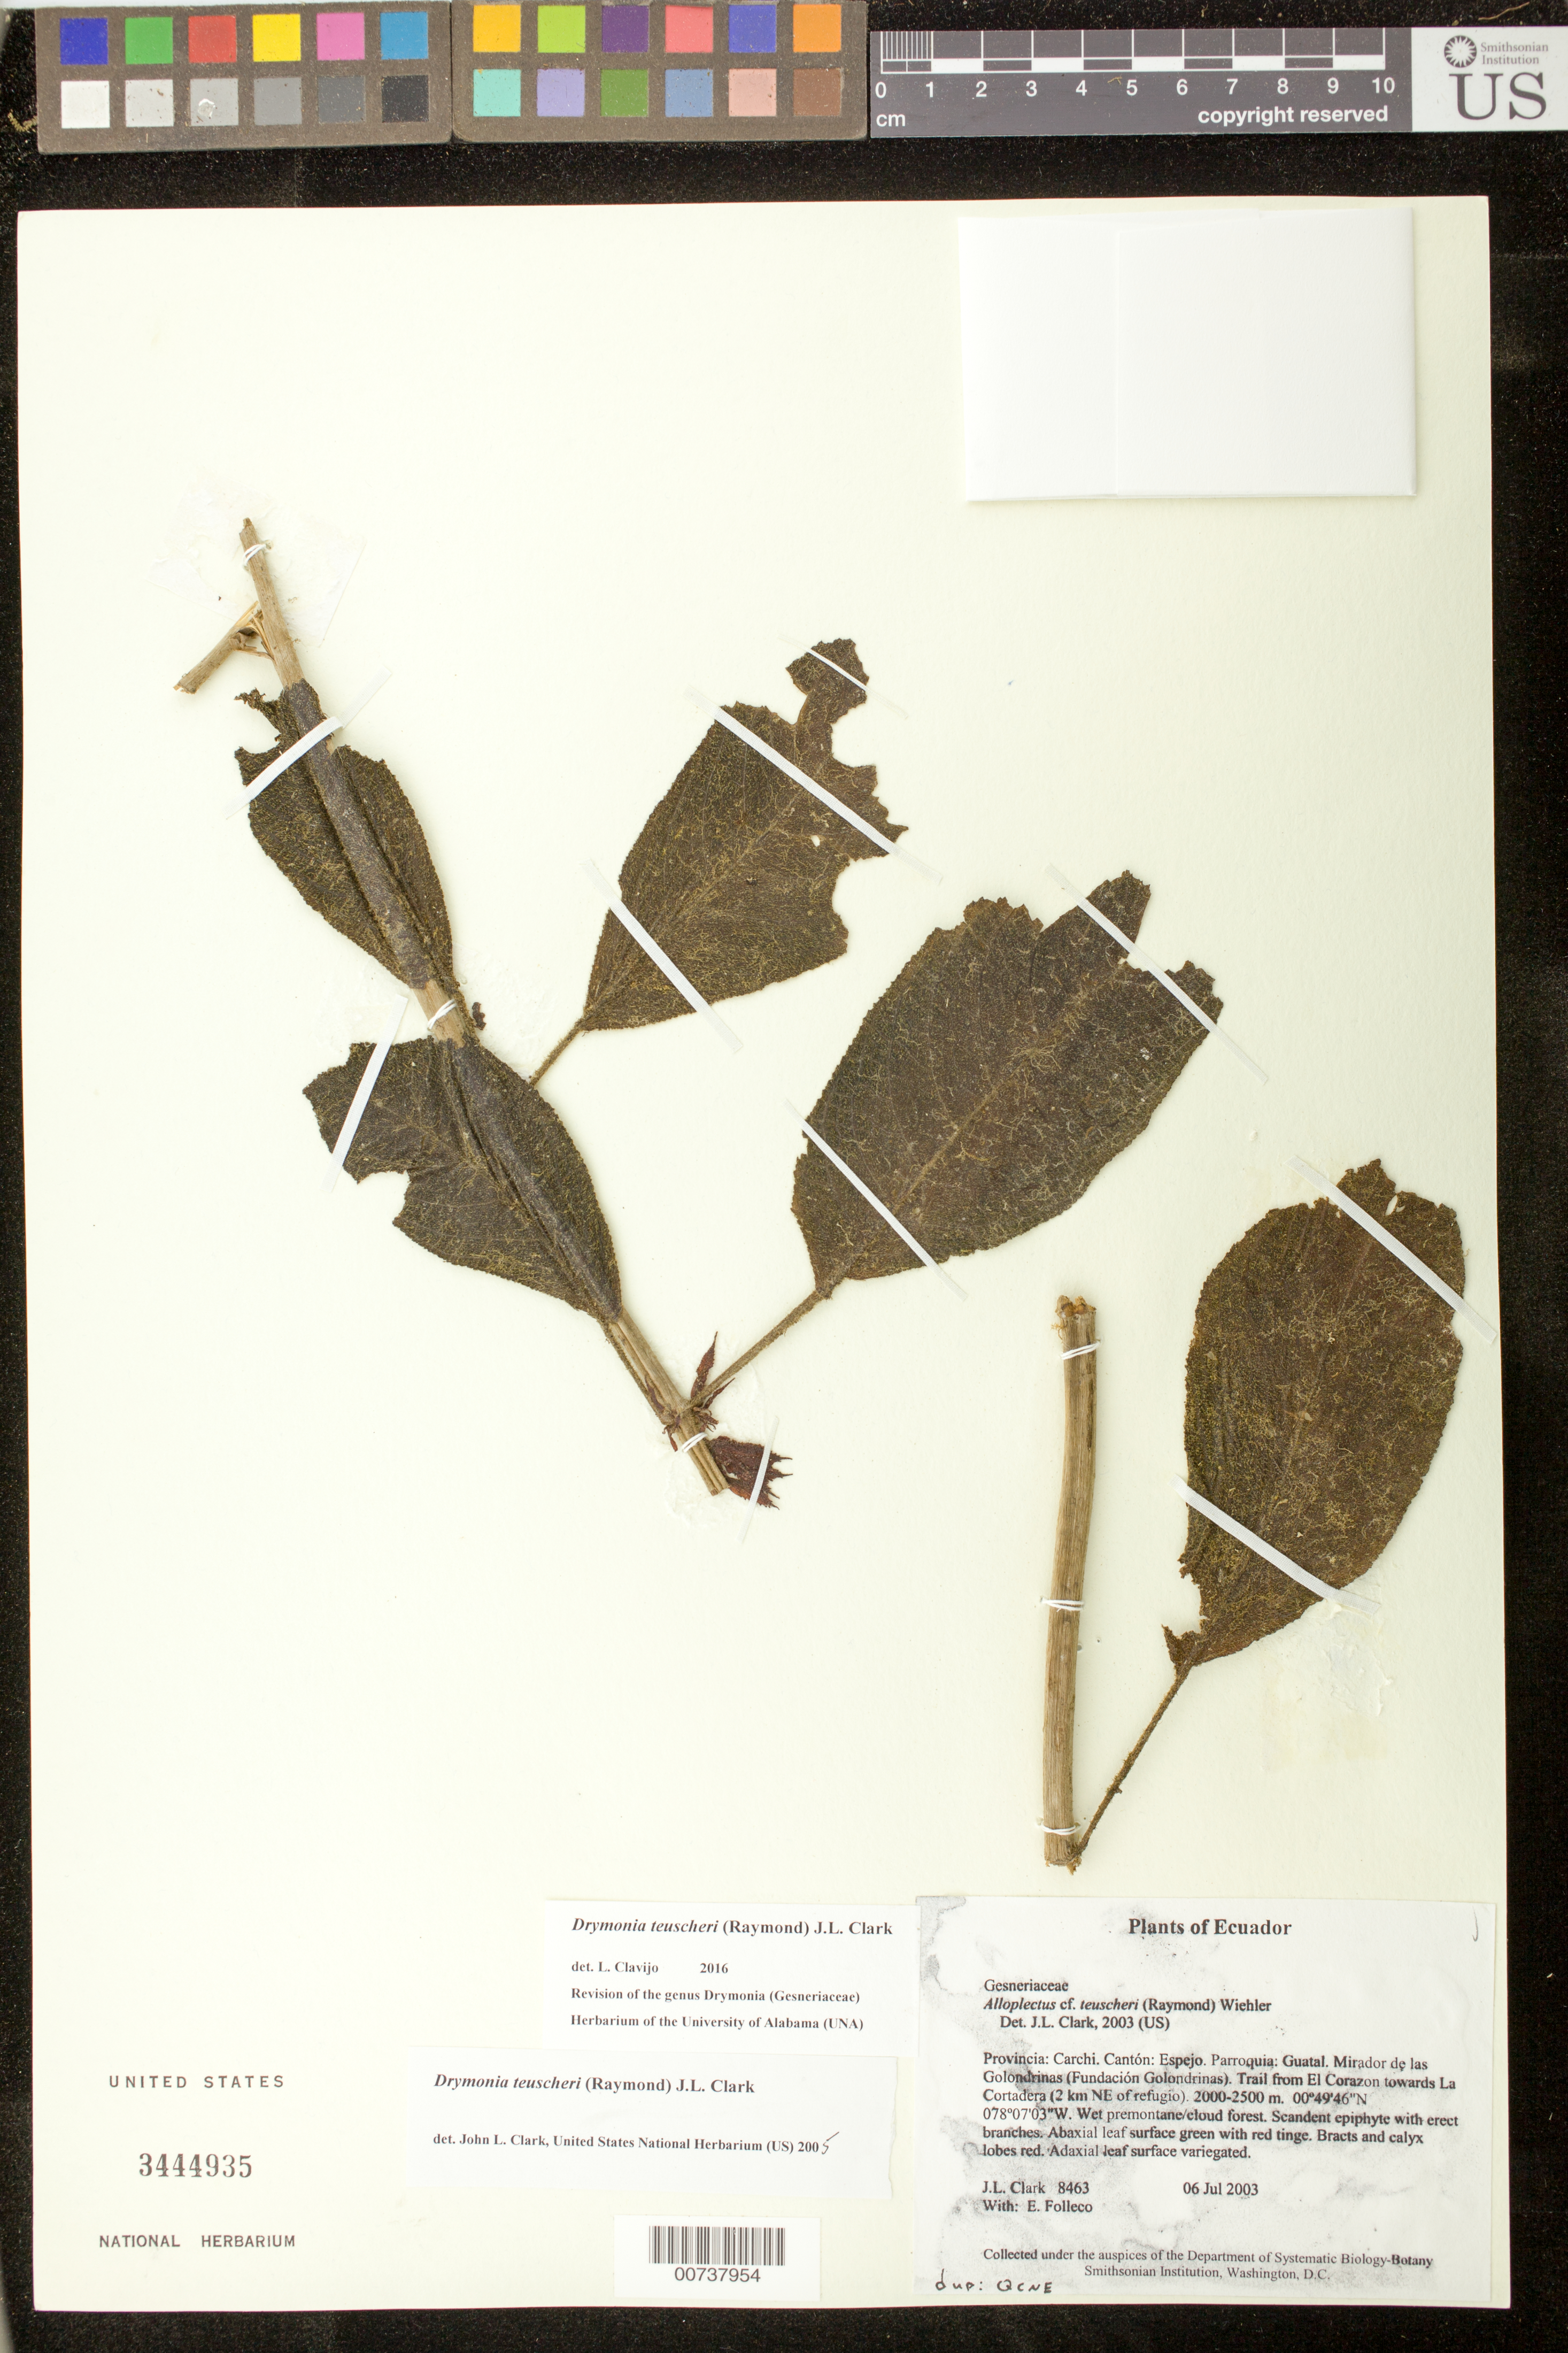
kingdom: Plantae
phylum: Tracheophyta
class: Magnoliopsida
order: Lamiales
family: Gesneriaceae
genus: Drymonia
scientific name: Drymonia teuscheri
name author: (Raymond) J.L. Clark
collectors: J. L. Clark & E. Folleco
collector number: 8463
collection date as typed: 06 Jul 2003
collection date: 2003-07-06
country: Ecuador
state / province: Carchi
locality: Espejo. Parroquia: Guatal. Mirador de las Golondrinas (Fundación Golondrinas). Trail from El Corazon towards La Cortadera (2 km NE of refugio).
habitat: Wet premontane/cloud forest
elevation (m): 2000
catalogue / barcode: US 3444935